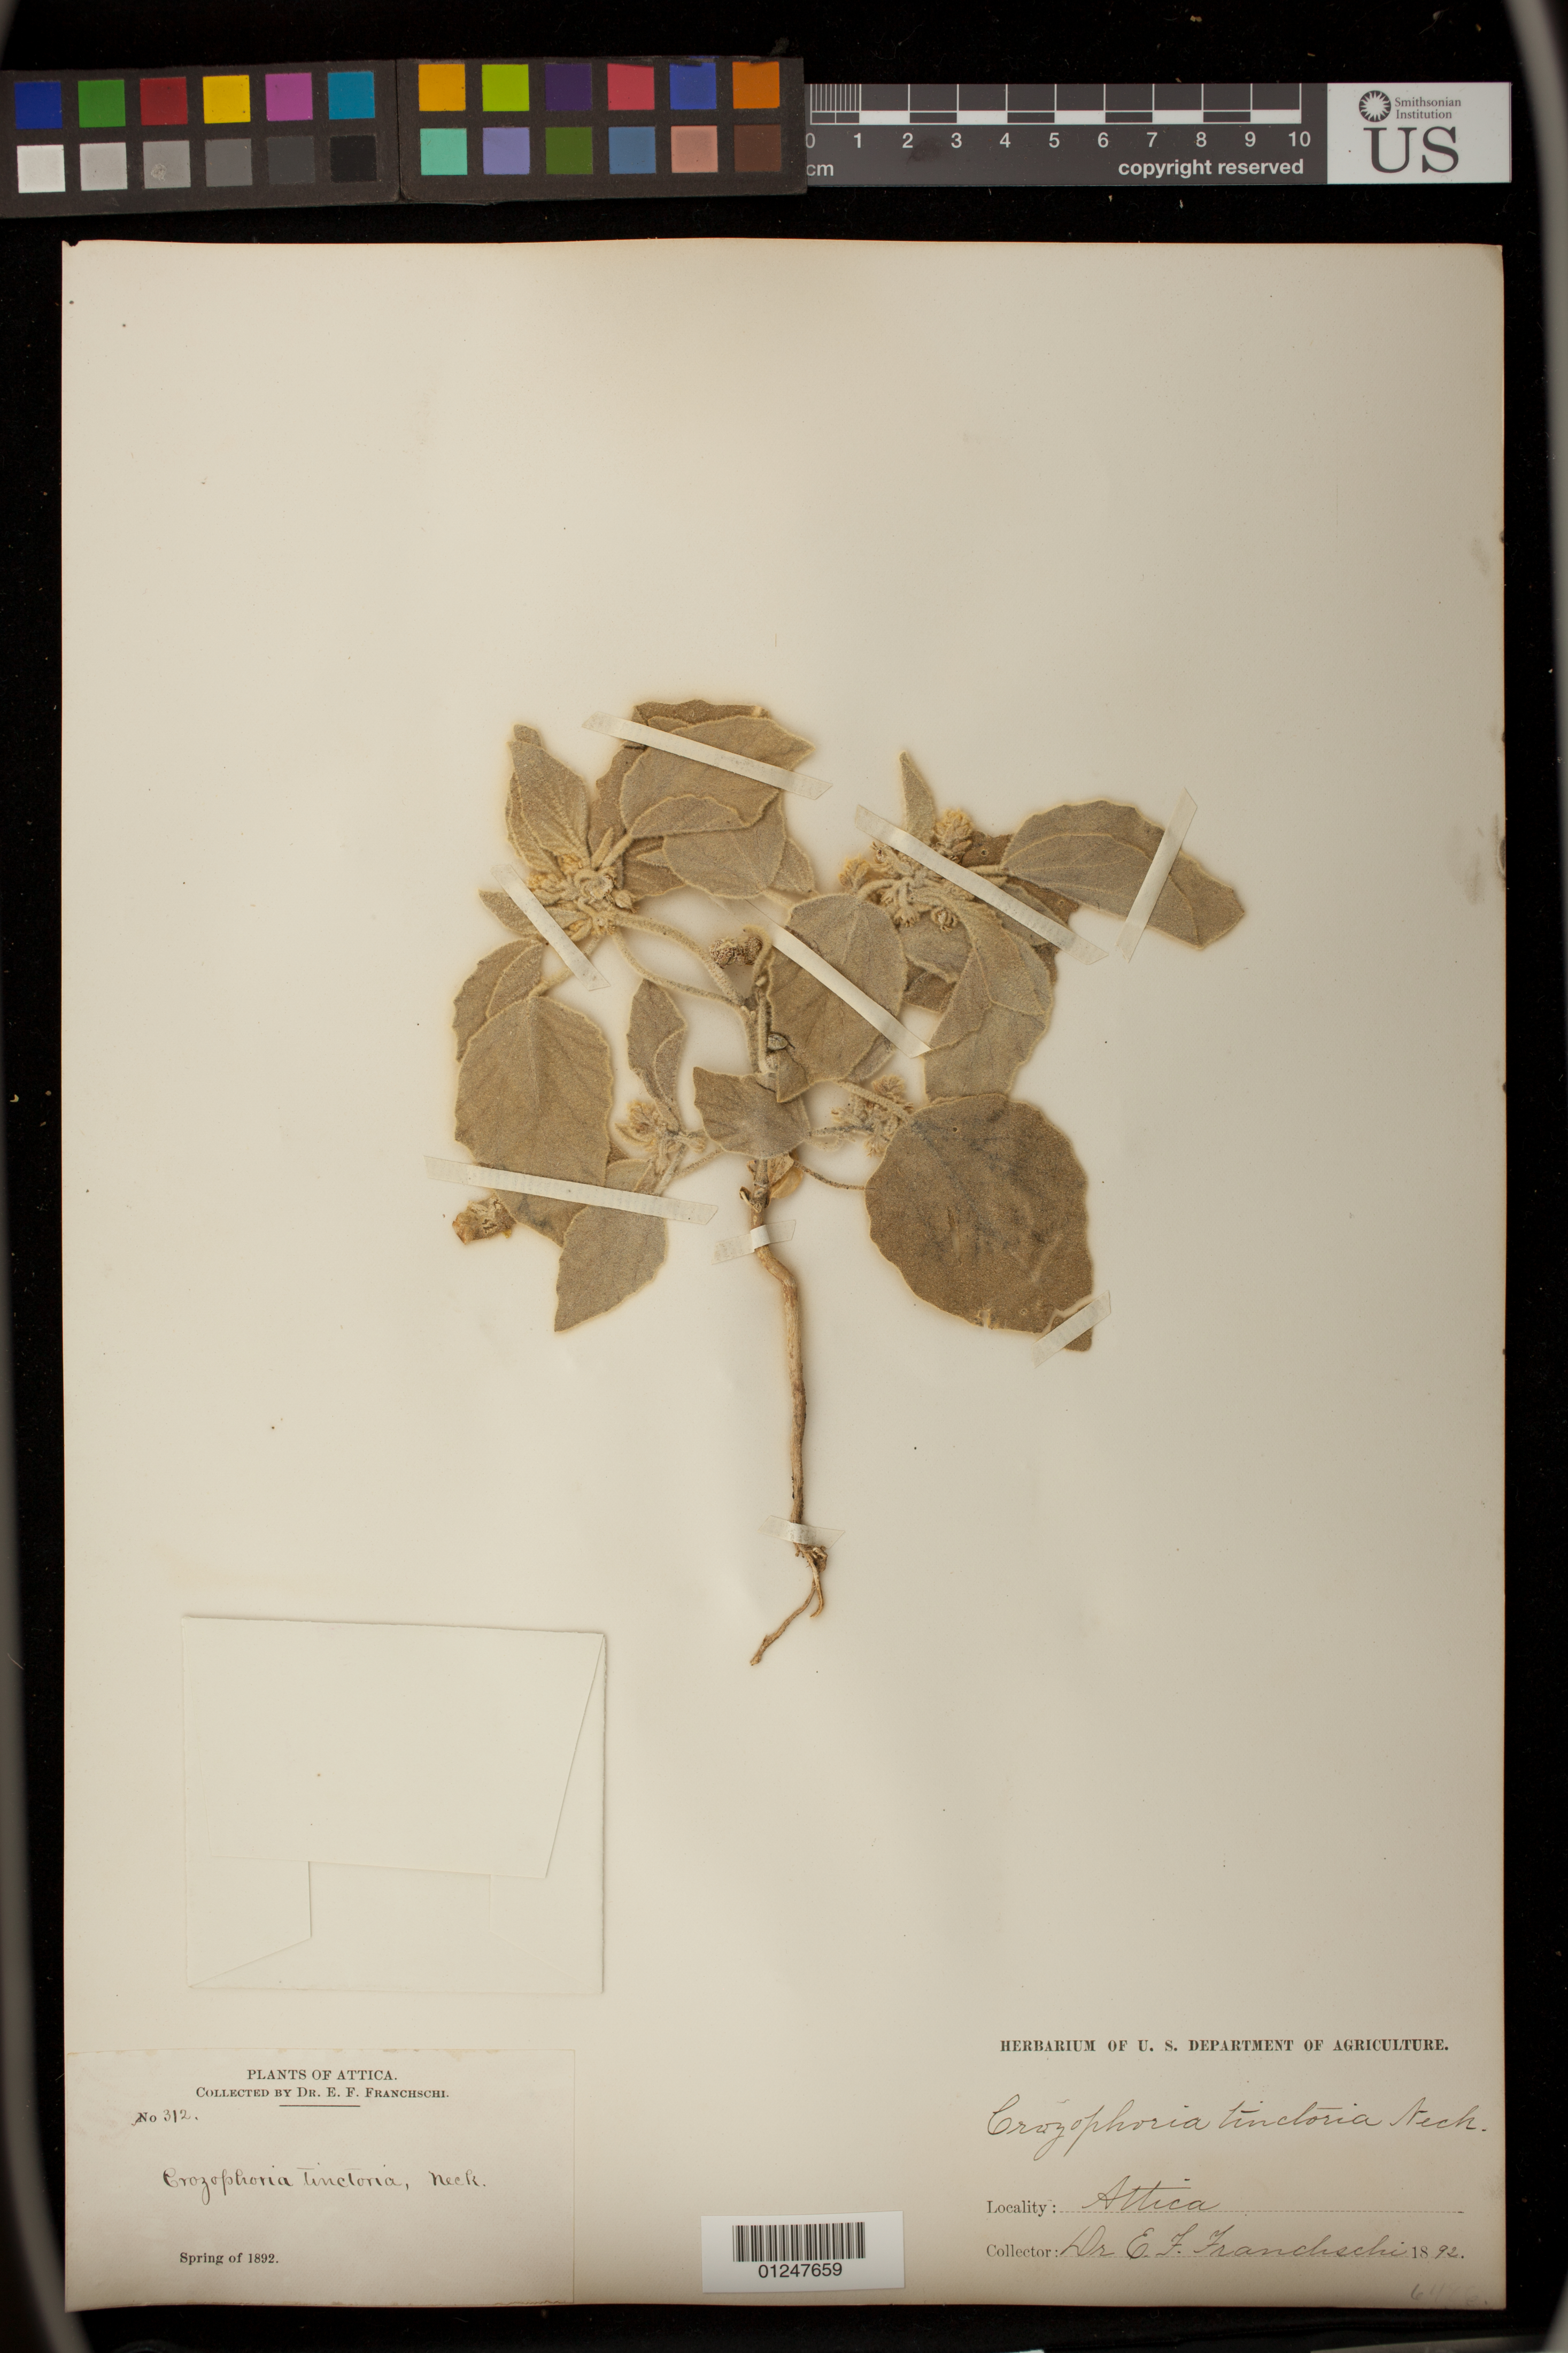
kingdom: Plantae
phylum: Tracheophyta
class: Magnoliopsida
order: Malpighiales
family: Euphorbiaceae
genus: Chrozophora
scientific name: Chrozophora tinctoria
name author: (L.) A. Juss.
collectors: E. Franchschi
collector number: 312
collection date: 1892-03/1892-06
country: Greece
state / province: Attica